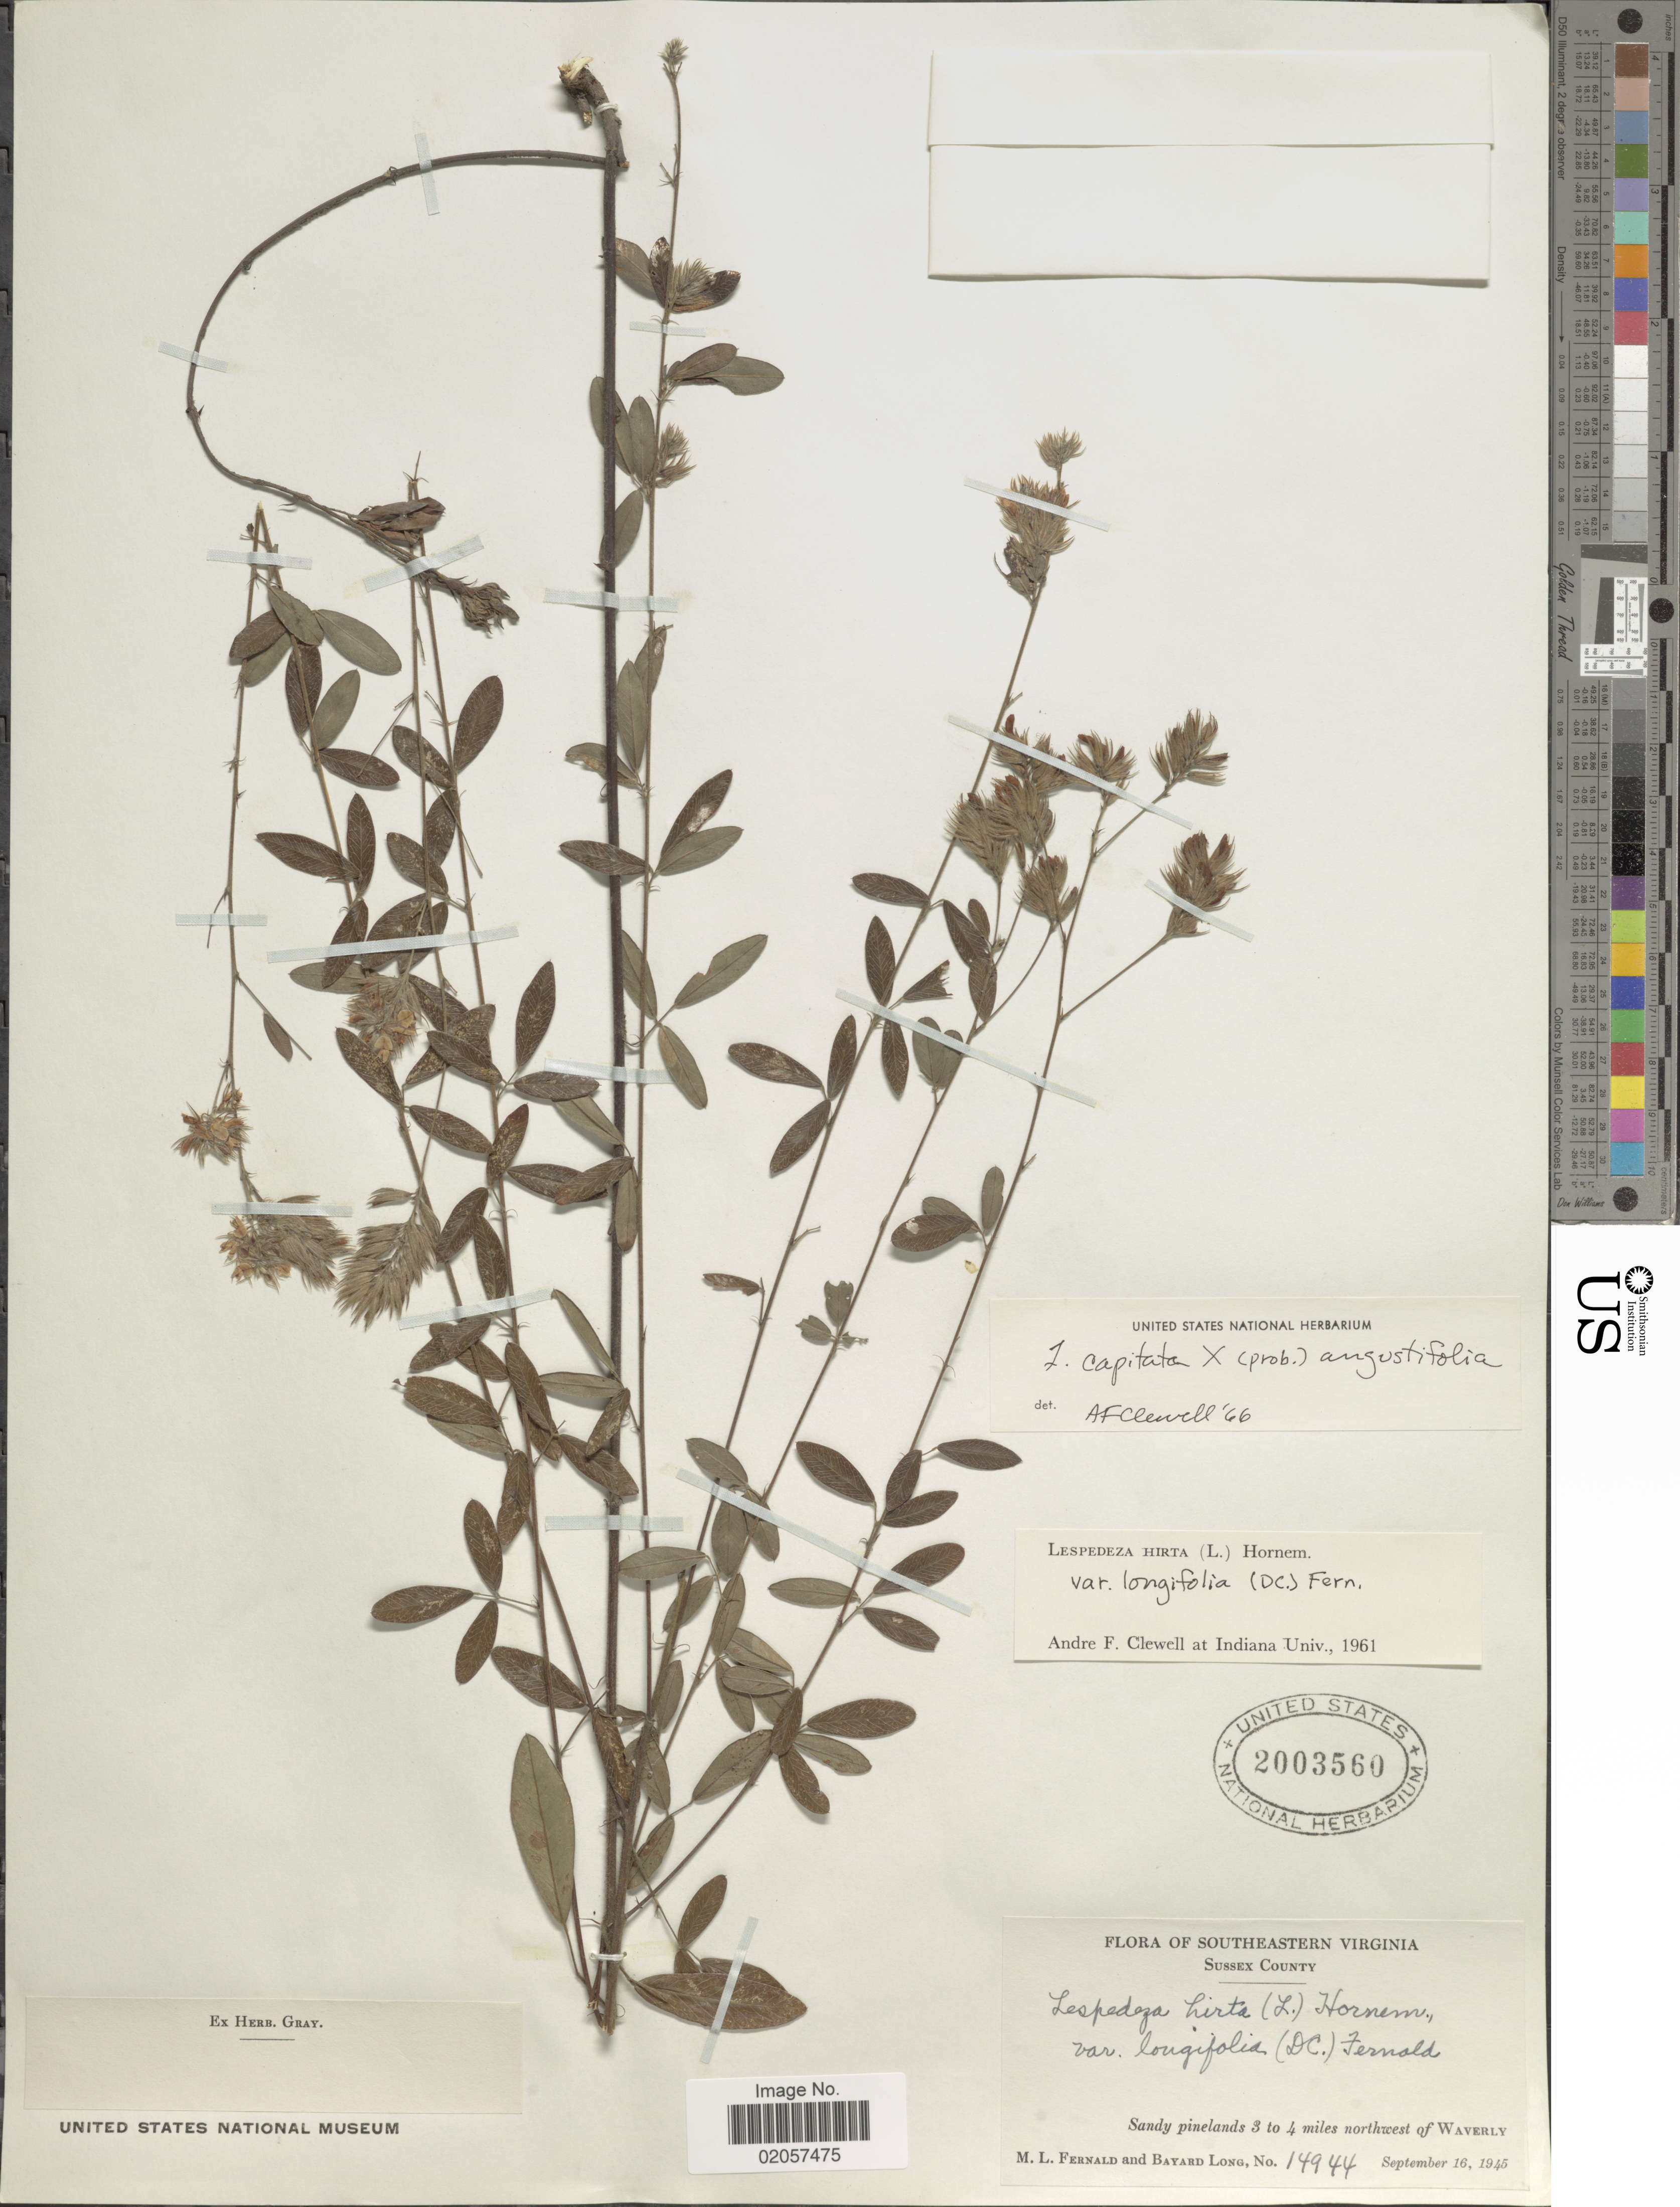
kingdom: Plantae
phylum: Tracheophyta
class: Magnoliopsida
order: Fabales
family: Fabaceae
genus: Lespedeza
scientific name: Lespedeza capitata x L. angustifolia (Pursh) Elliott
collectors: M. L. Fernald & B. Long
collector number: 14944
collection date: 1945-09-16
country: United States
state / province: Virginia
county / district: Sussex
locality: Southeastern Virginia, Sussex County, Sandy pinelands 3 to 4 miles northwest of Waverly.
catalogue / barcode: US 2003560